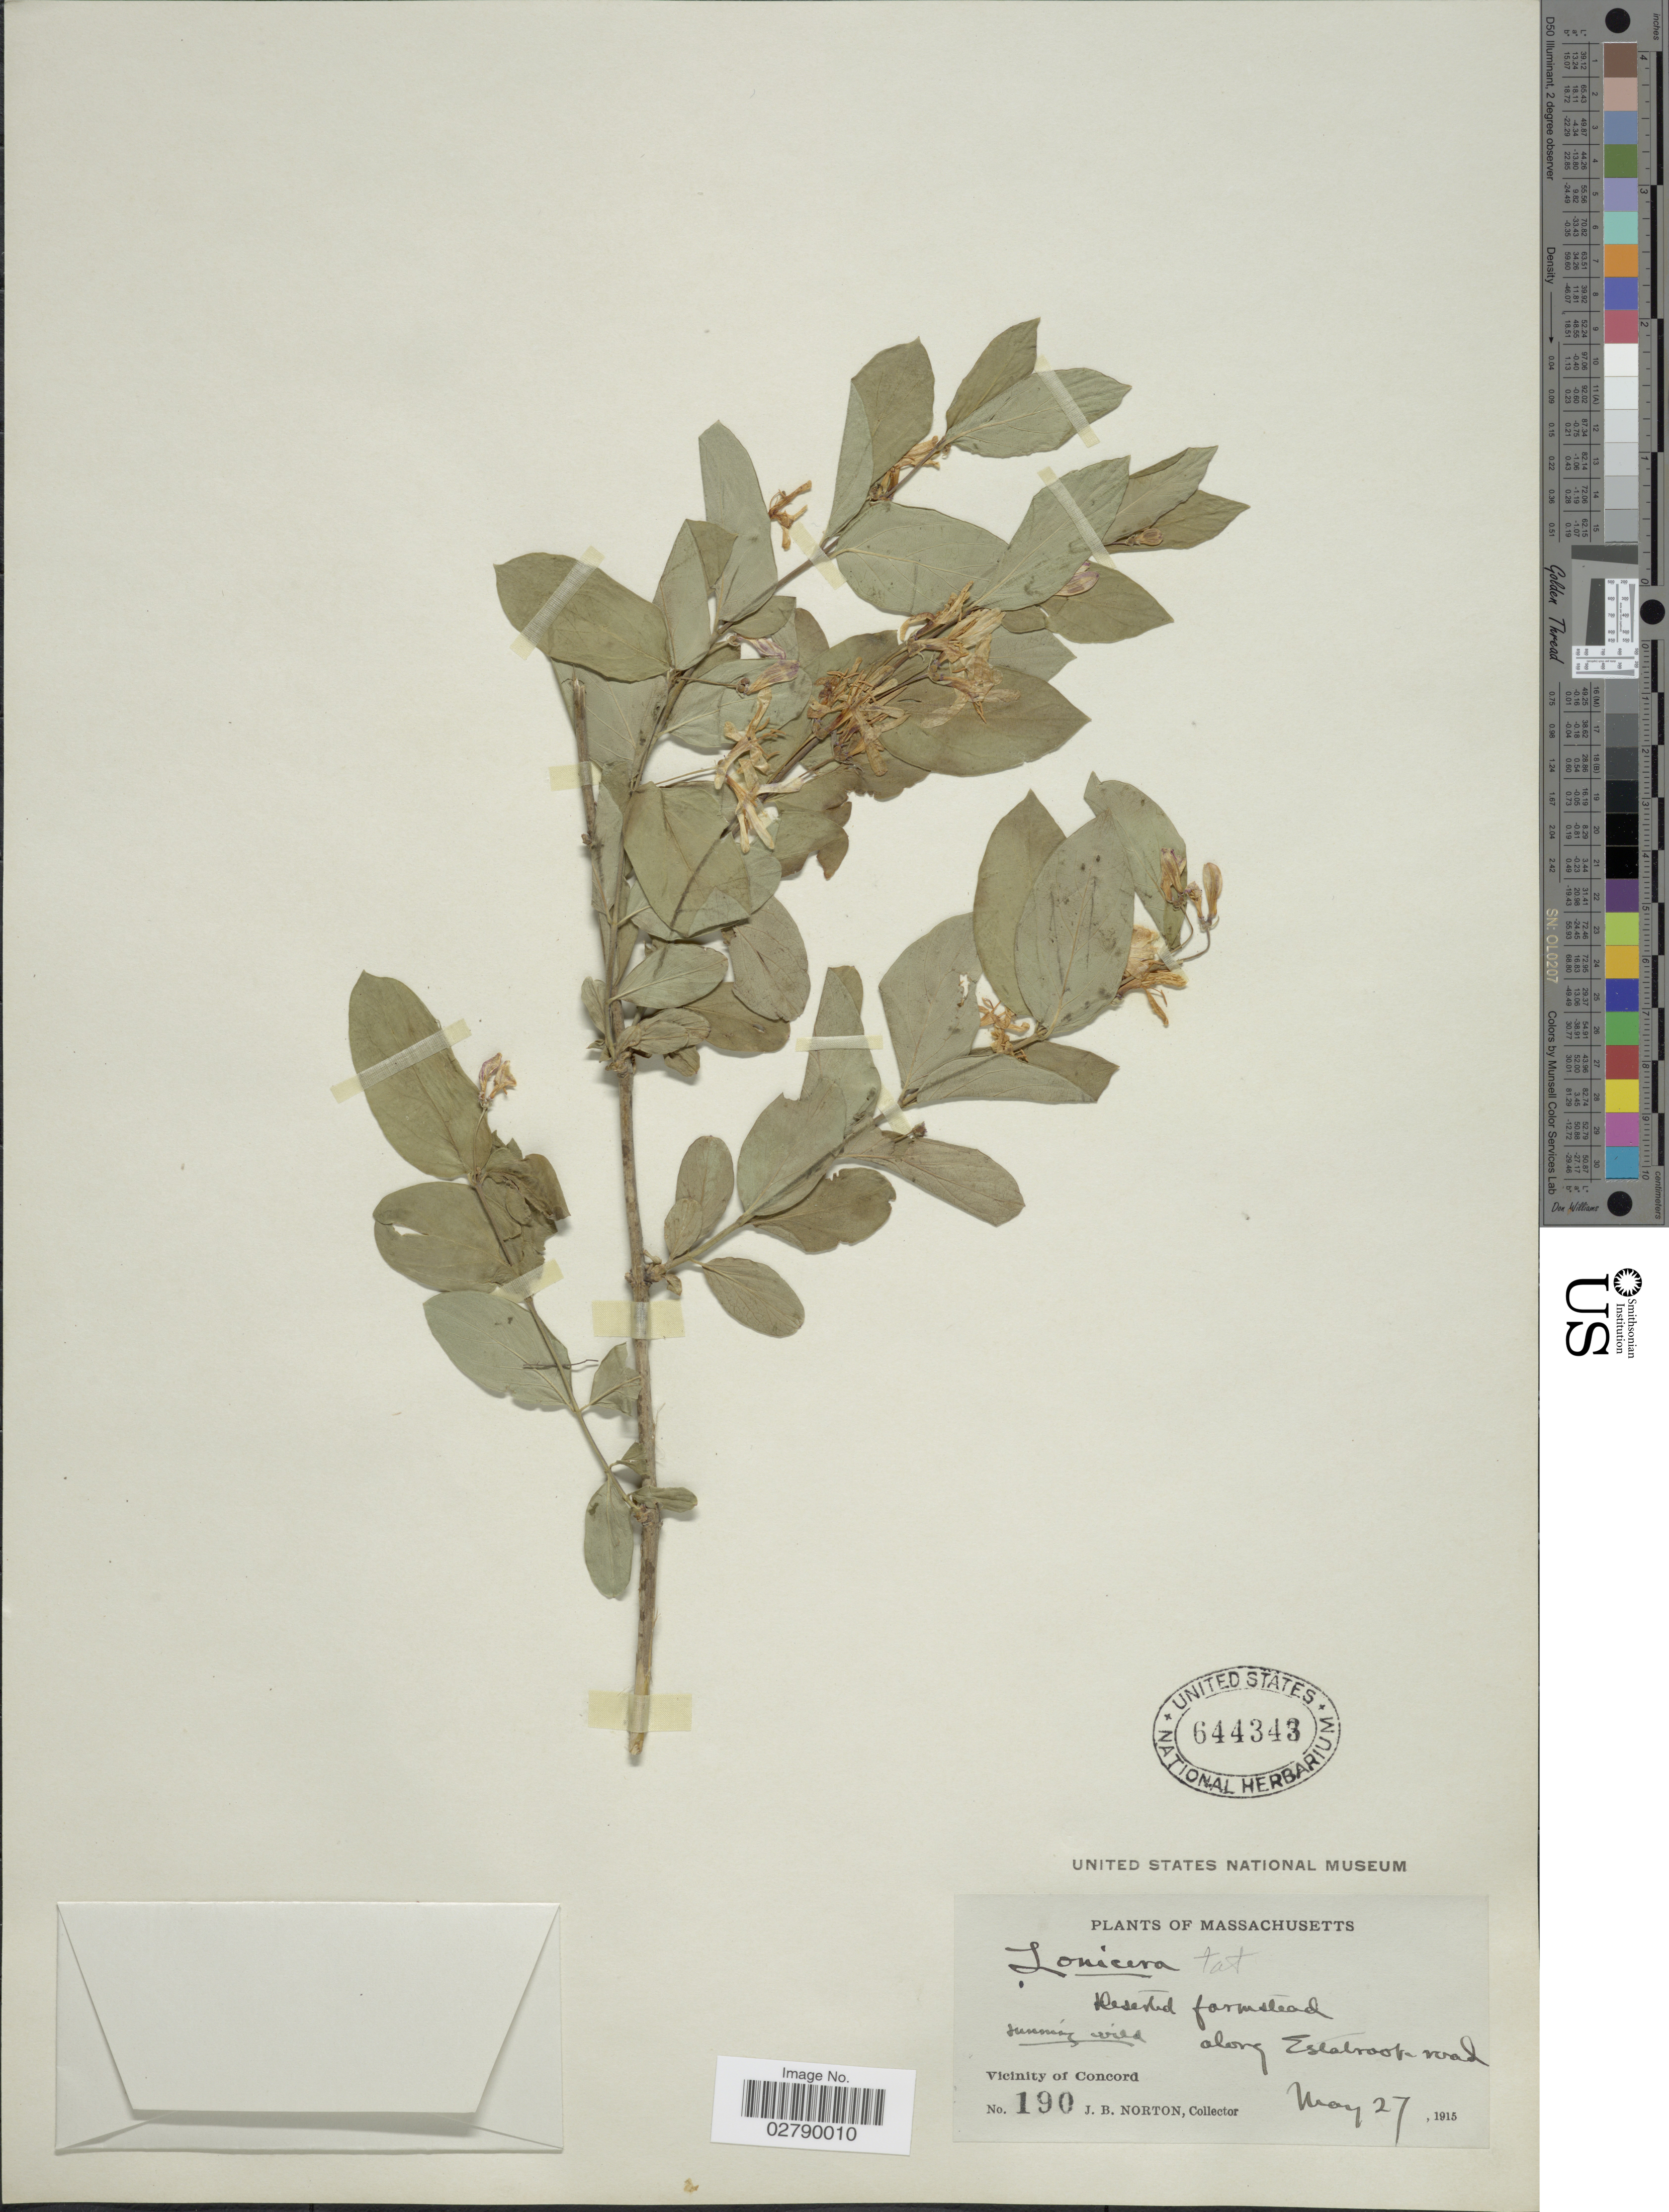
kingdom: Plantae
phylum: Tracheophyta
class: Magnoliopsida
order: Dipsacales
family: Caprifoliaceae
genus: Lonicera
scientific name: Lonicera tatarica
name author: L.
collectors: J. B. Norton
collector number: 190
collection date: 1915-05-27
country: United States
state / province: Massachusetts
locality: Deserted farmstead along Estabrook road. Vicinity of Concord.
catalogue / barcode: US 644343